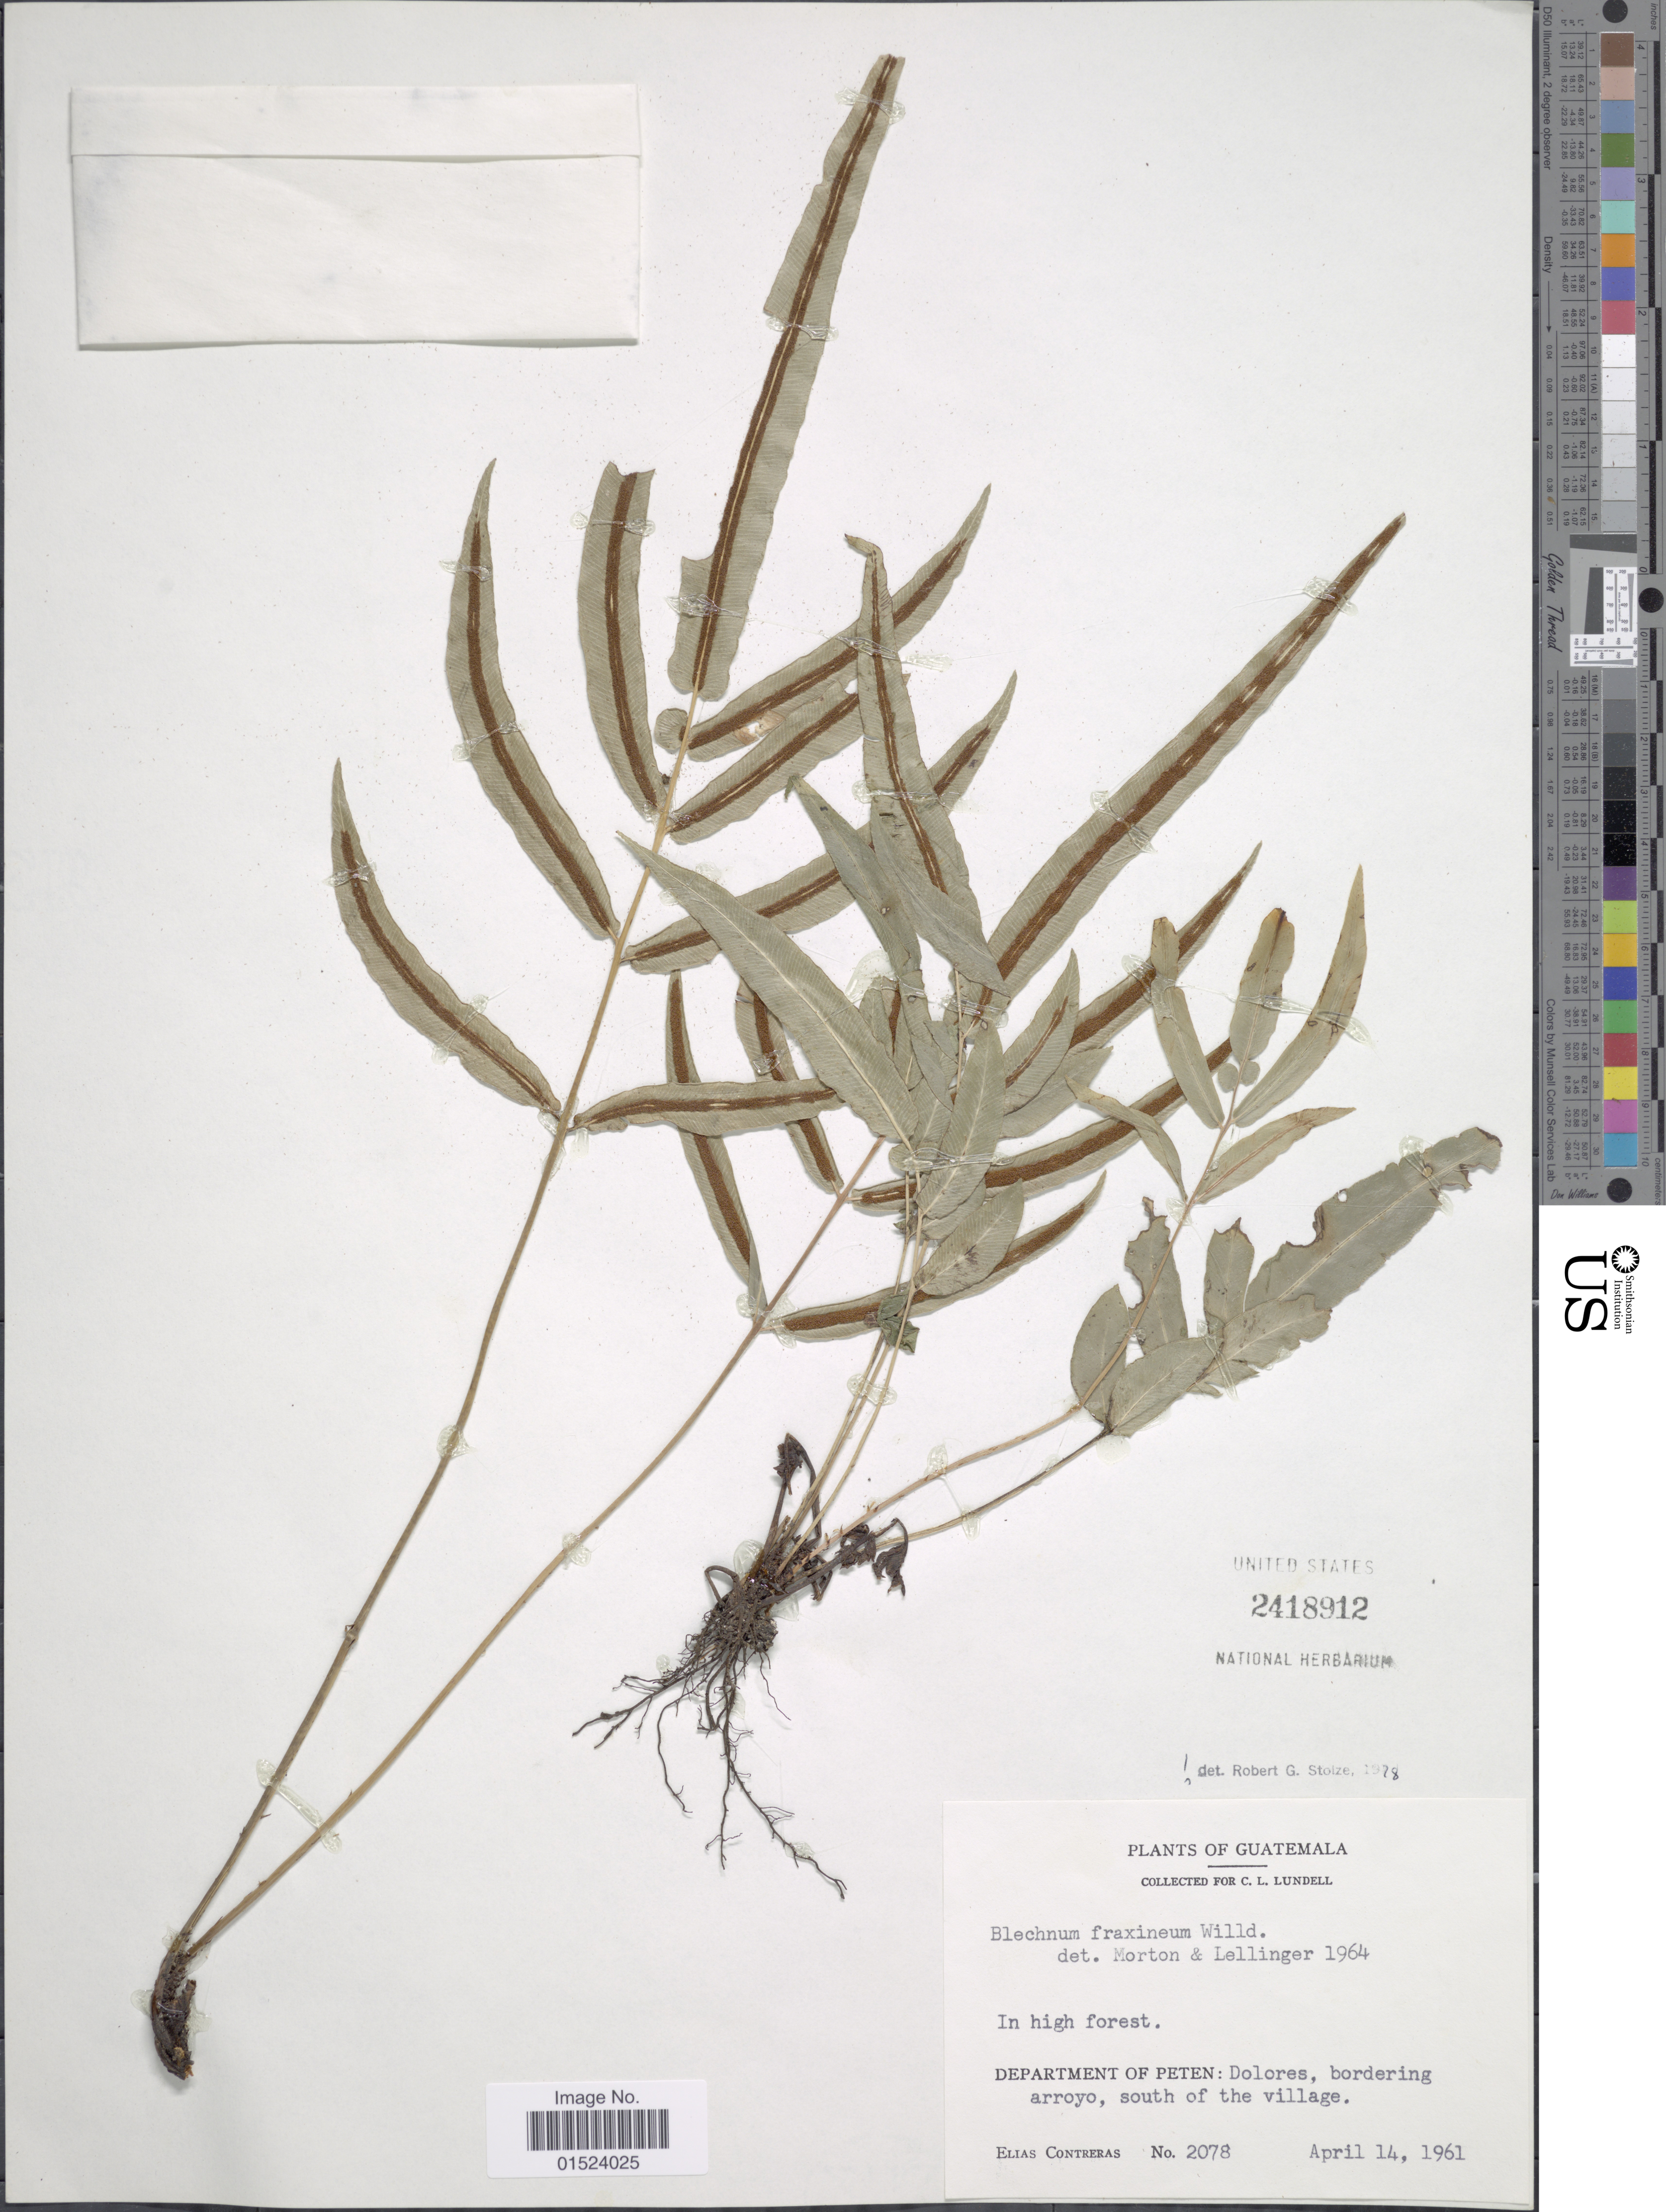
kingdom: Plantae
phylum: Tracheophyta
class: Polypodiopsida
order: Polypodiales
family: Blechnaceae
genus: Blechnum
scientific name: Blechnum gracile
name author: Kaulf.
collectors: E. Conteras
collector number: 2078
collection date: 1961-04-14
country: Guatemala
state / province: El Petén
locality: Dolores, bordering arroyo, south of the village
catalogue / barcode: US 2418912